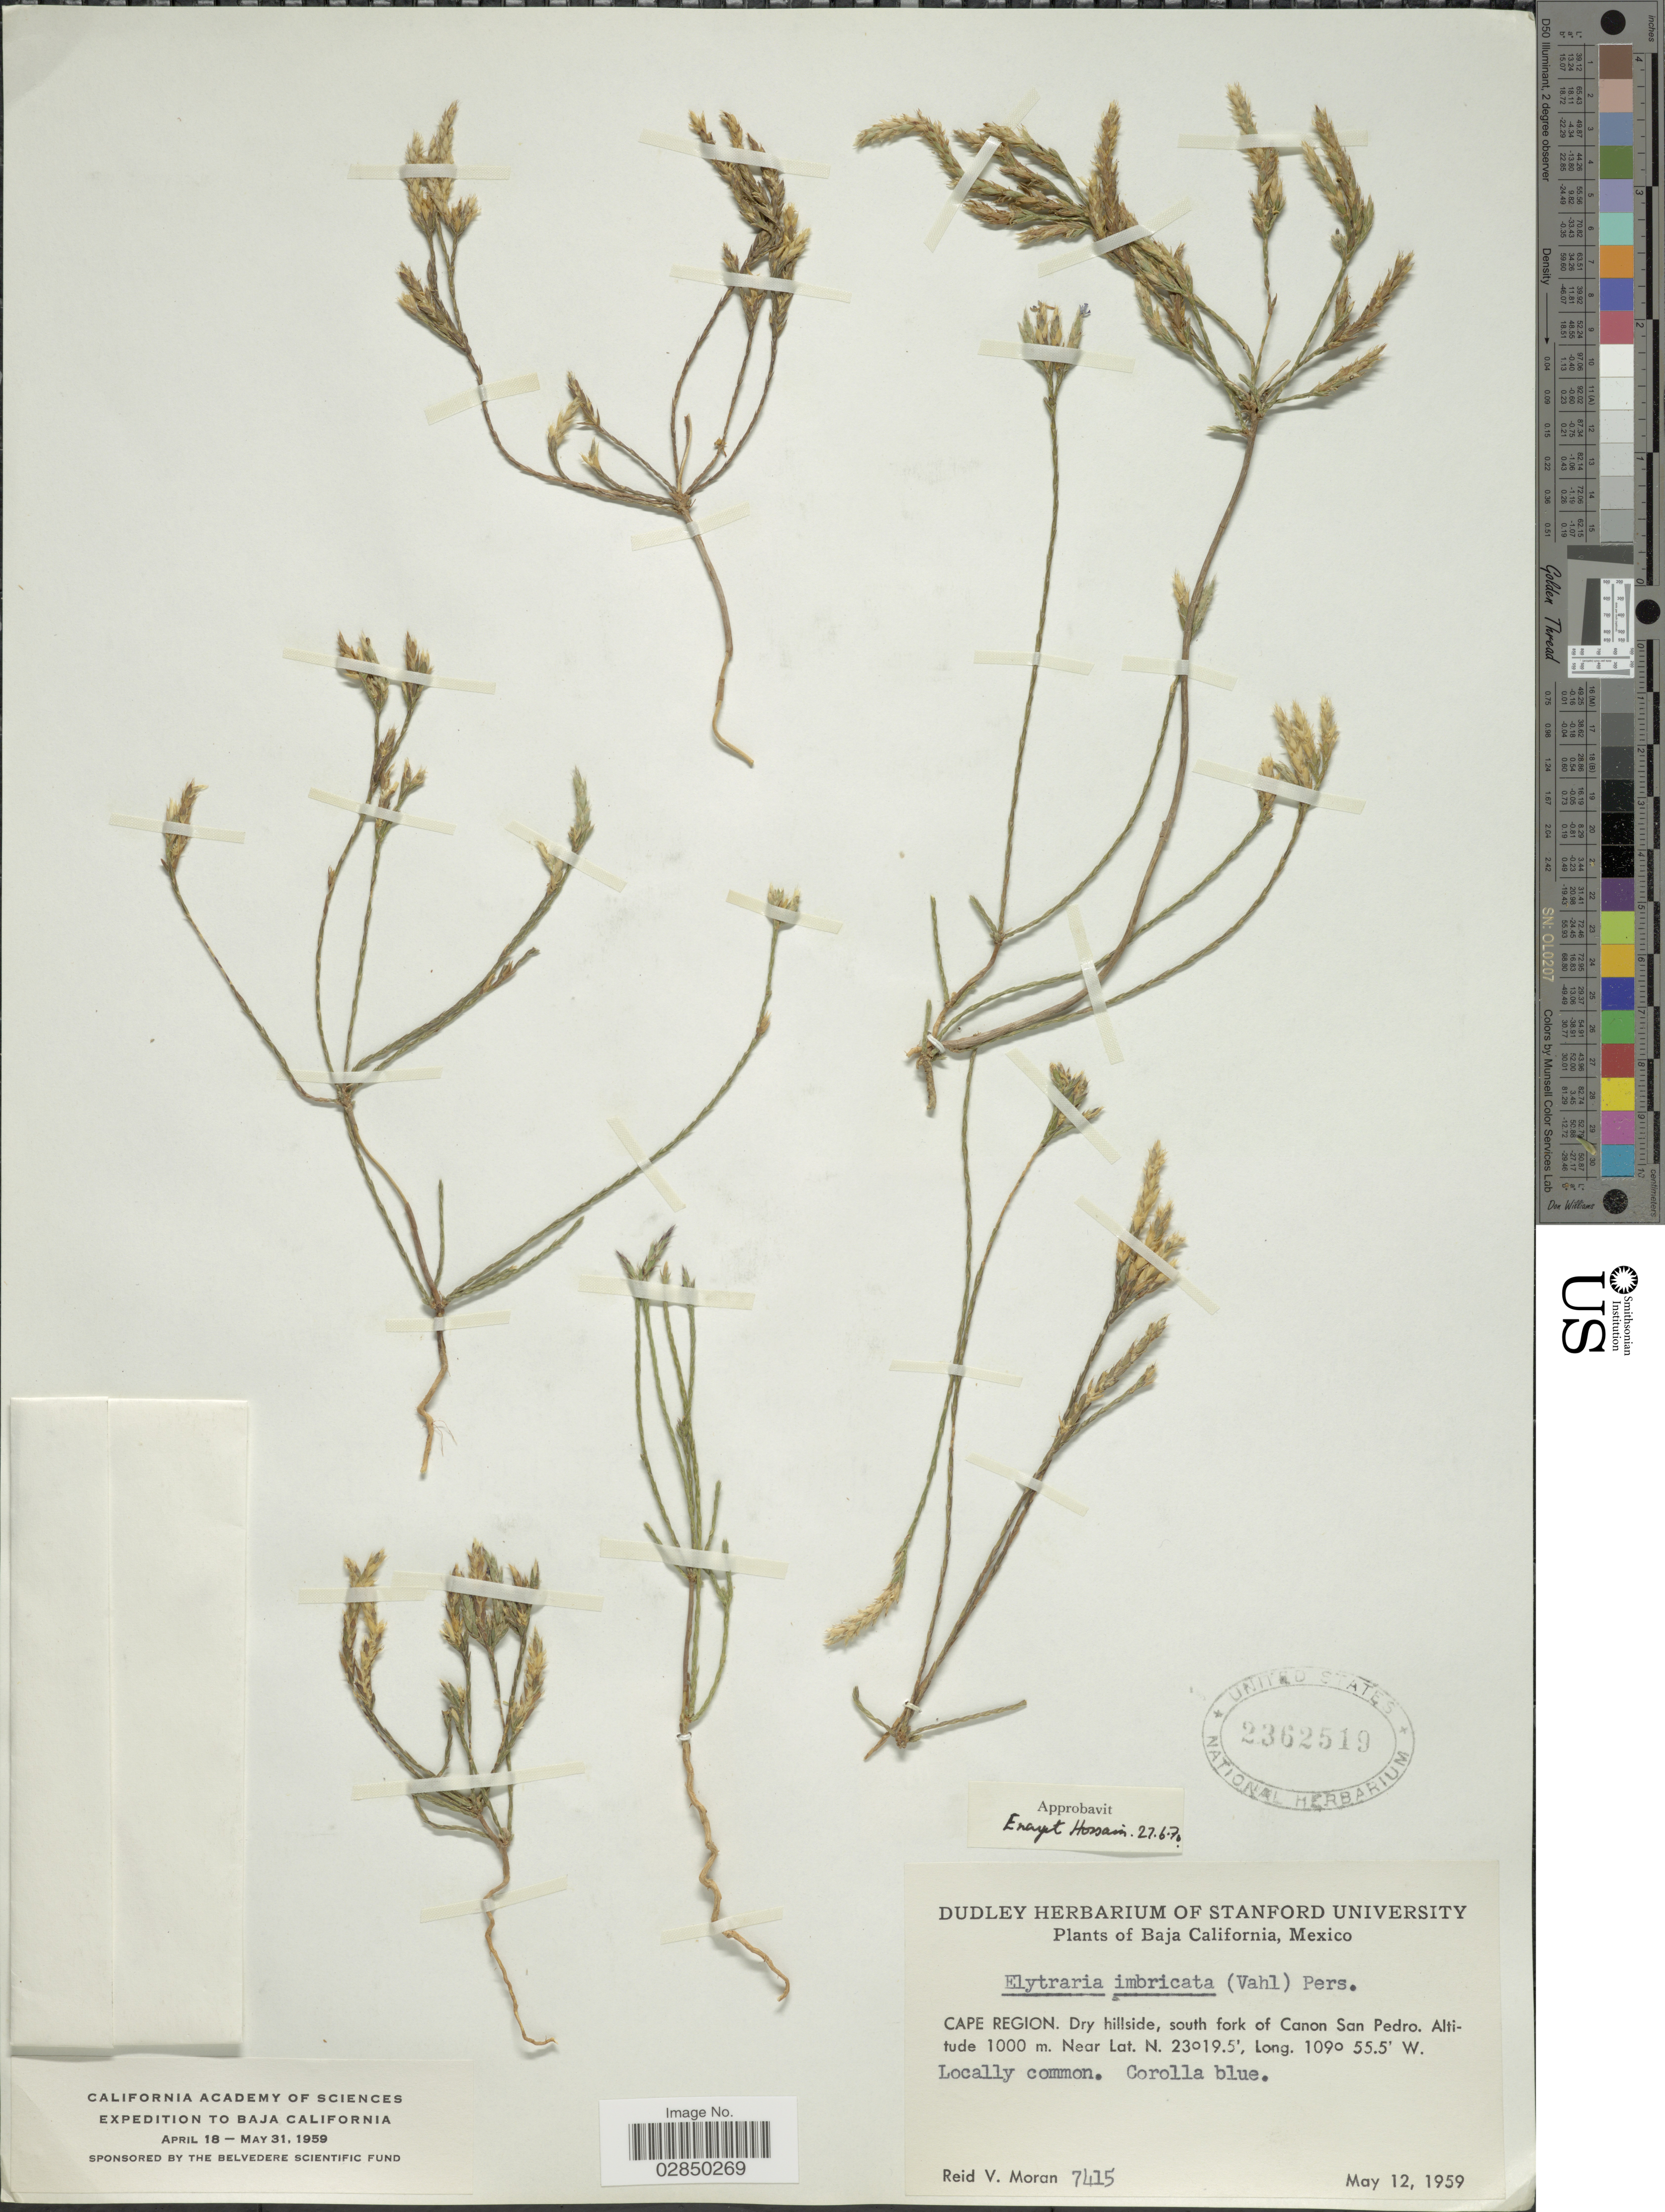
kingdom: Plantae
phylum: Tracheophyta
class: Magnoliopsida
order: Lamiales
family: Acanthaceae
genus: Elytraria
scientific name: Elytraria imbricata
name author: (Vahl) Pers.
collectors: R. V. Moran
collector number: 7415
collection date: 1959-05-12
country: Mexico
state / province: Baja California Sur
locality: Cape Region. Dry hillside, south fork of Canon San Pedro.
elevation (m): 1000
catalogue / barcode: US 2362519